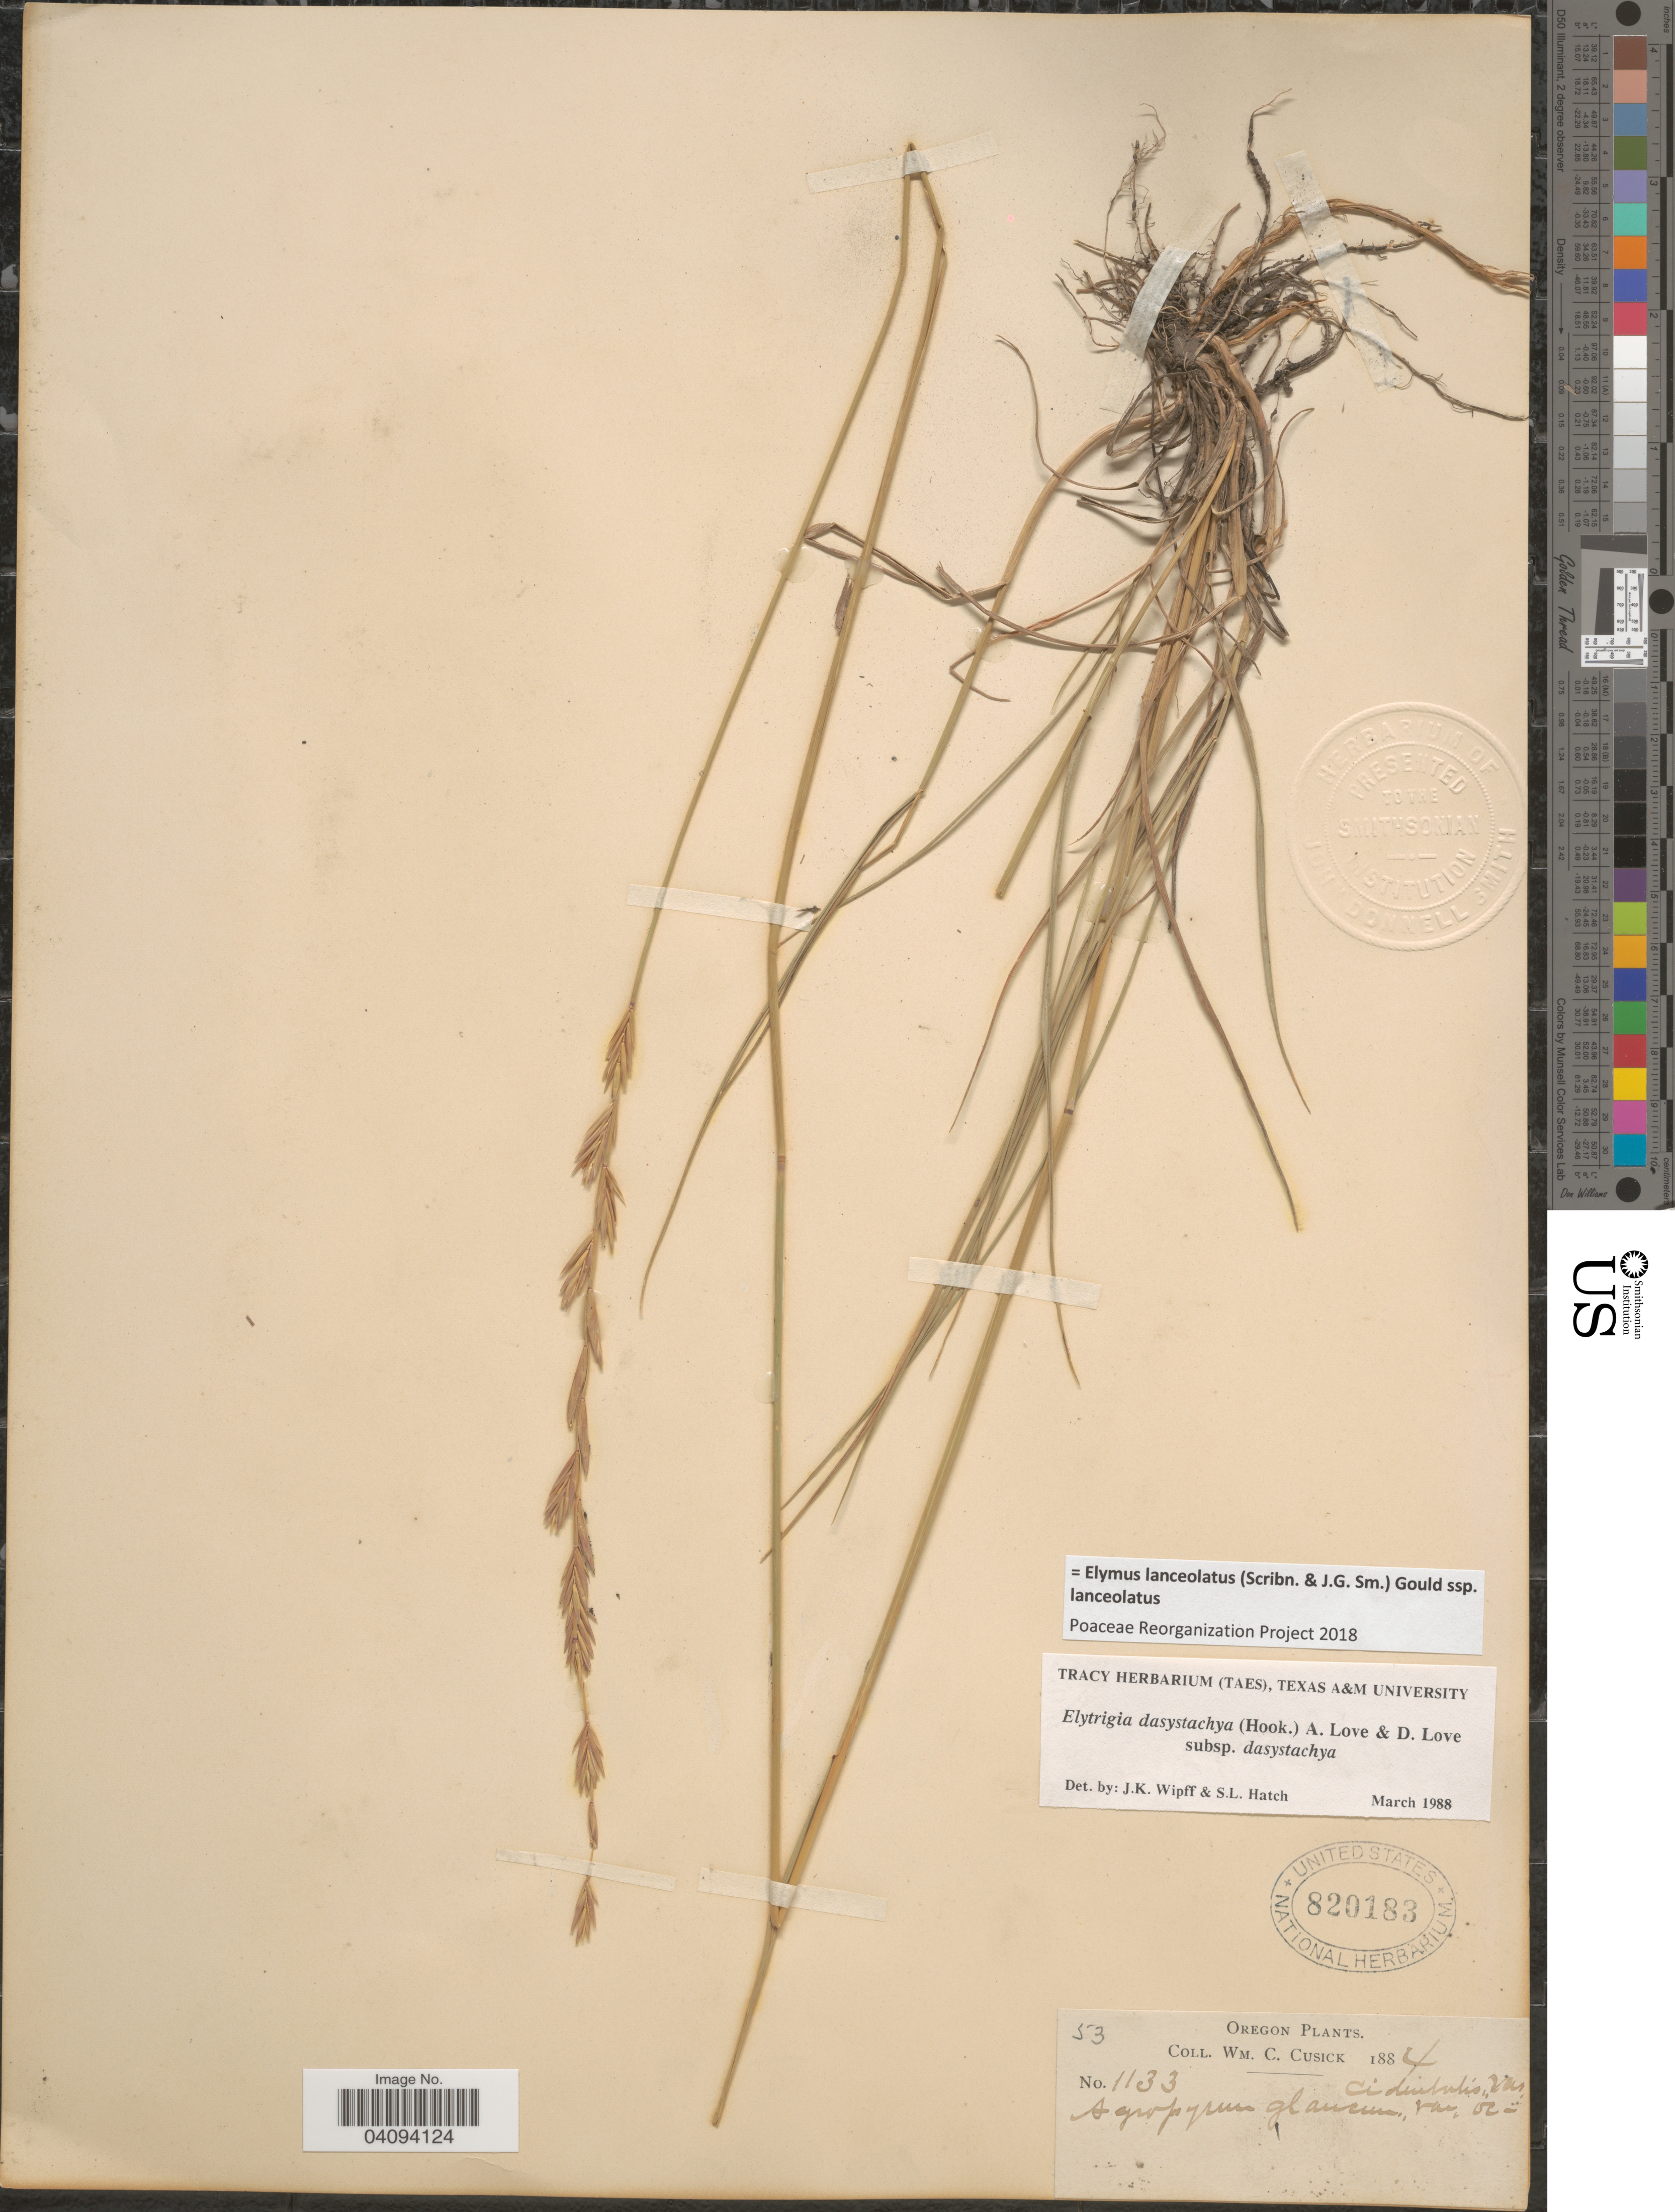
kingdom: Plantae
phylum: Tracheophyta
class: Liliopsida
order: Poales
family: Poaceae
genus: Elymus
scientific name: Elymus lanceolatus subsp. lanceolatus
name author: (Scribn. & J.G. Sm.) Gould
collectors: W. C. Cusick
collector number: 1133/53?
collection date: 1884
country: United States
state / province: Oregon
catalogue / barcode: US 820183